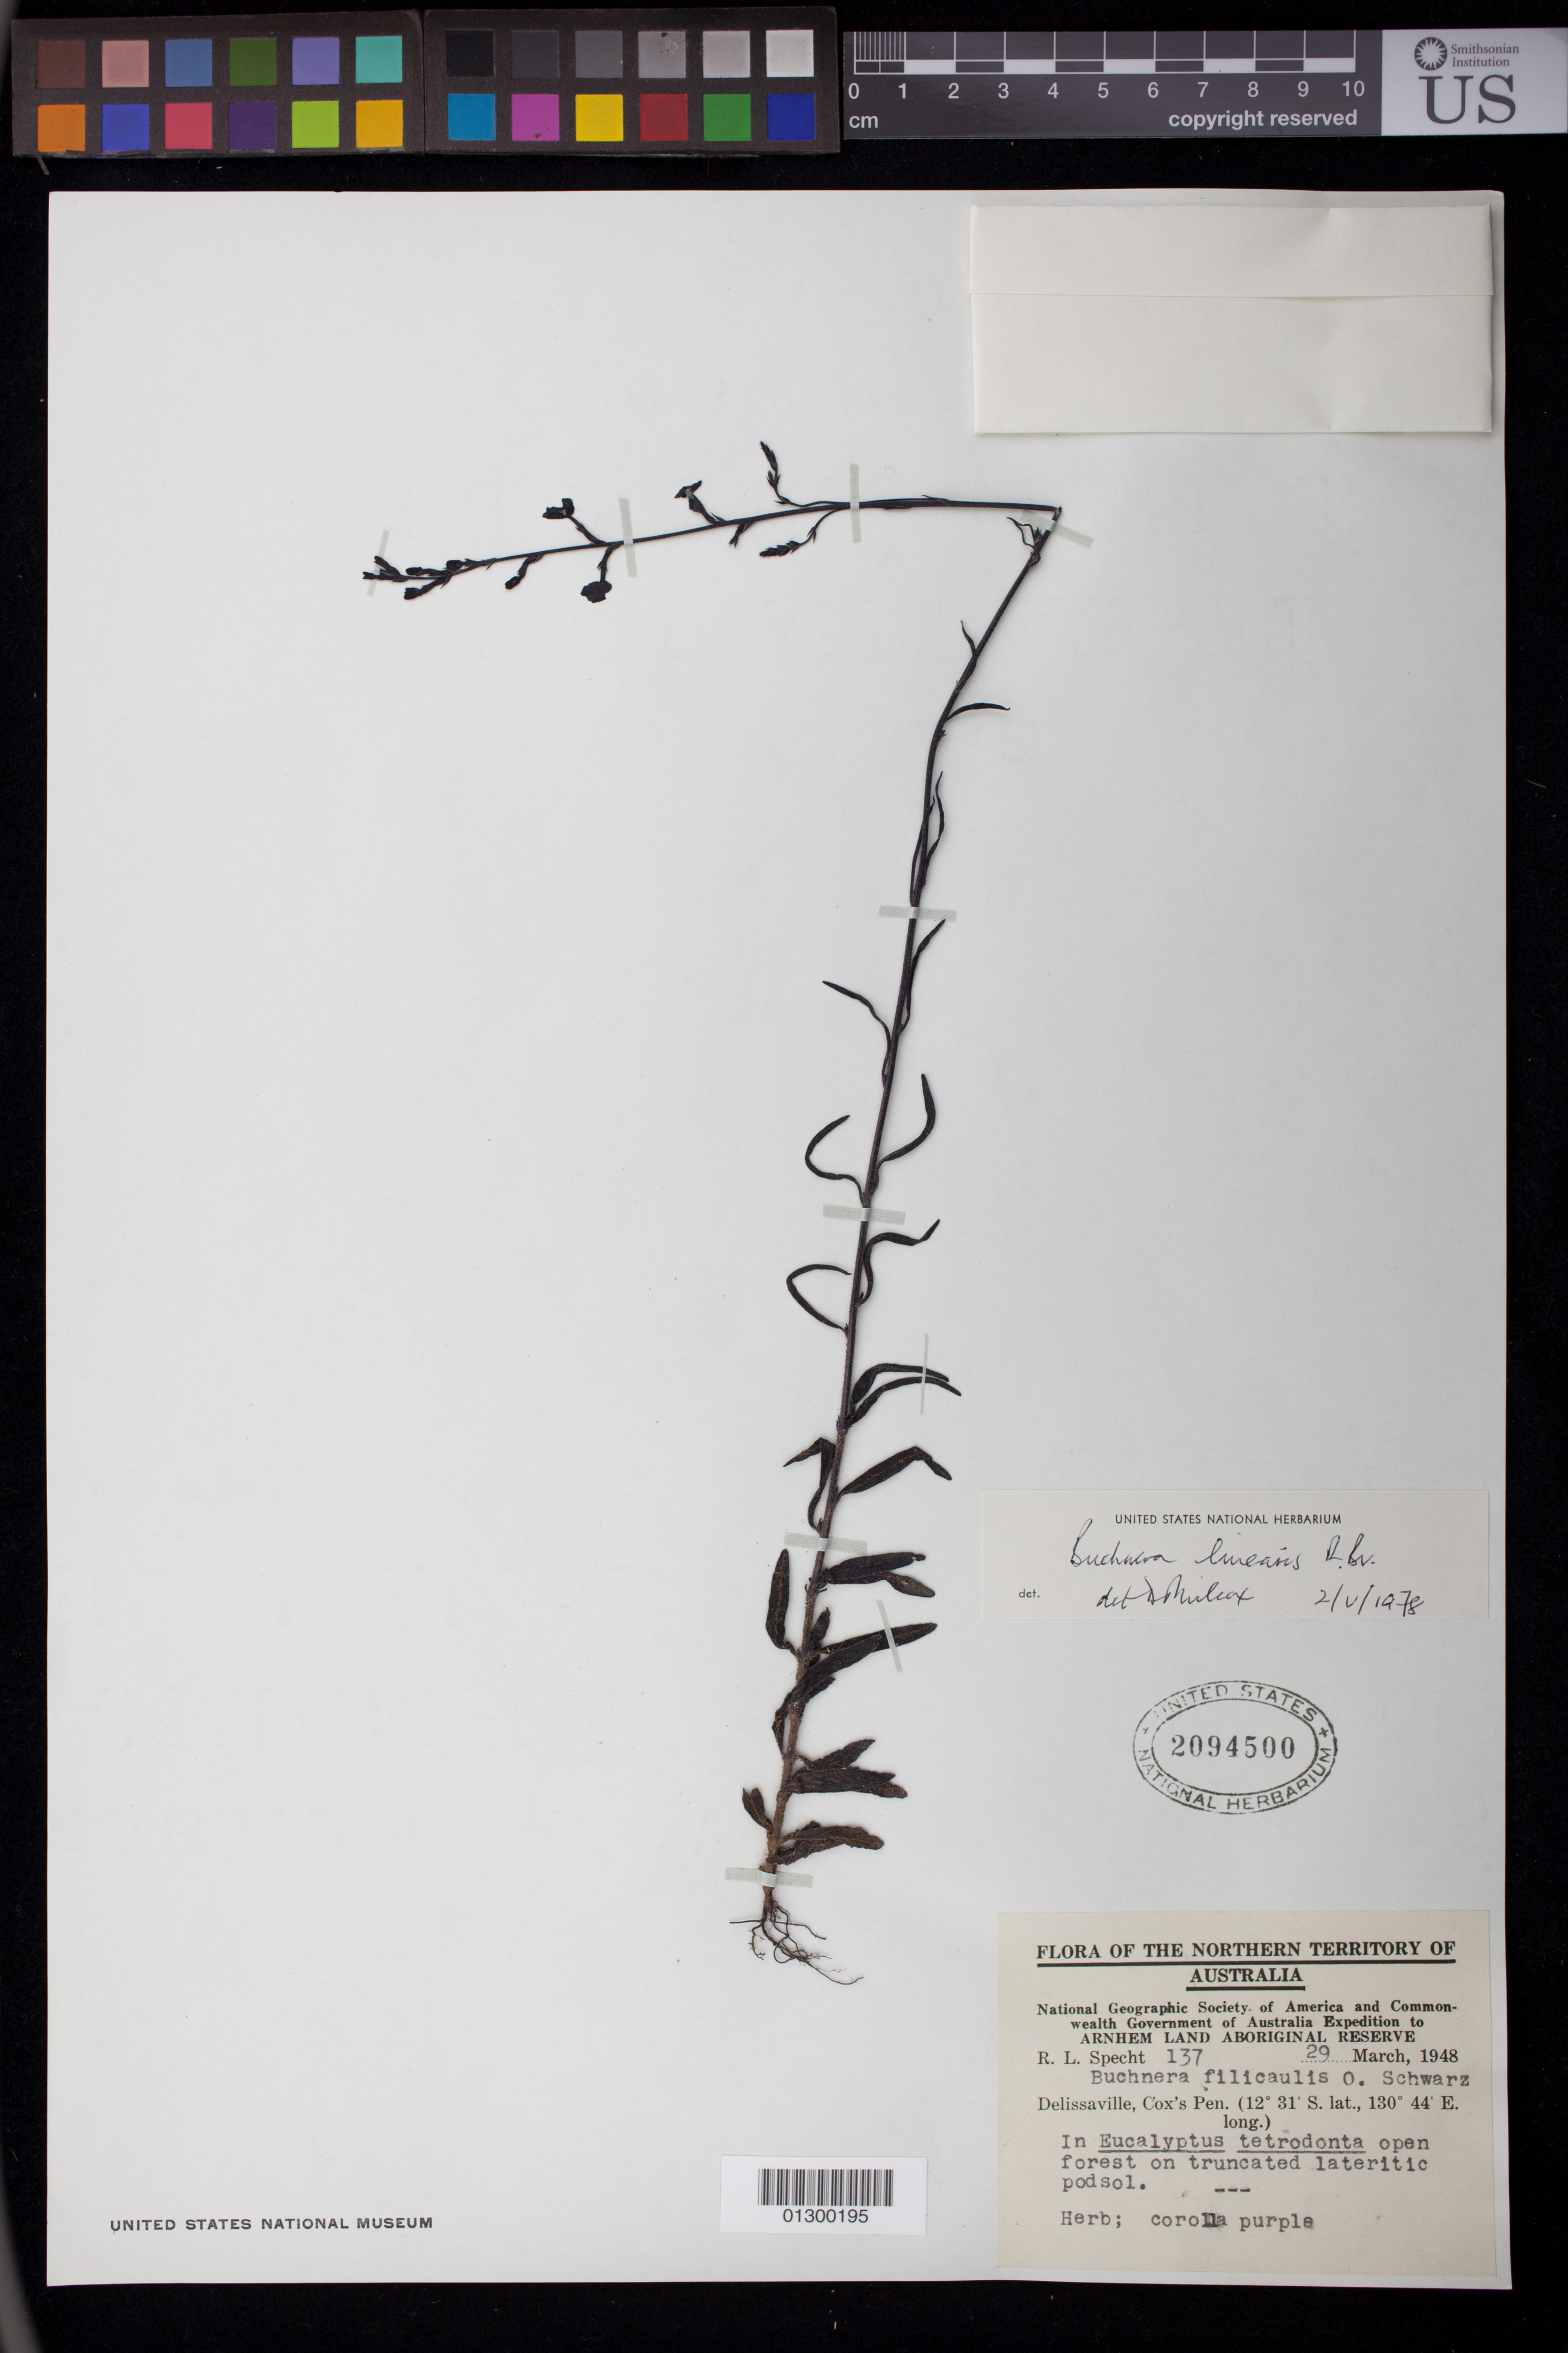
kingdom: Plantae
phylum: Tracheophyta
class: Magnoliopsida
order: Lamiales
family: Orobanchaceae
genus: Buchnera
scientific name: Buchnera linearis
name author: R. Br.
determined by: Philcox, D.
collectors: R. L. Specht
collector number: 137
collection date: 1948-03-29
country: Australia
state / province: Northern Territory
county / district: Belyuen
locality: Cox's Pen.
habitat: In Eucalyptus tetrodonta open forest on truncated lateritic podsol.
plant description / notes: Herb; corolla purple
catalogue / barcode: US 2094500